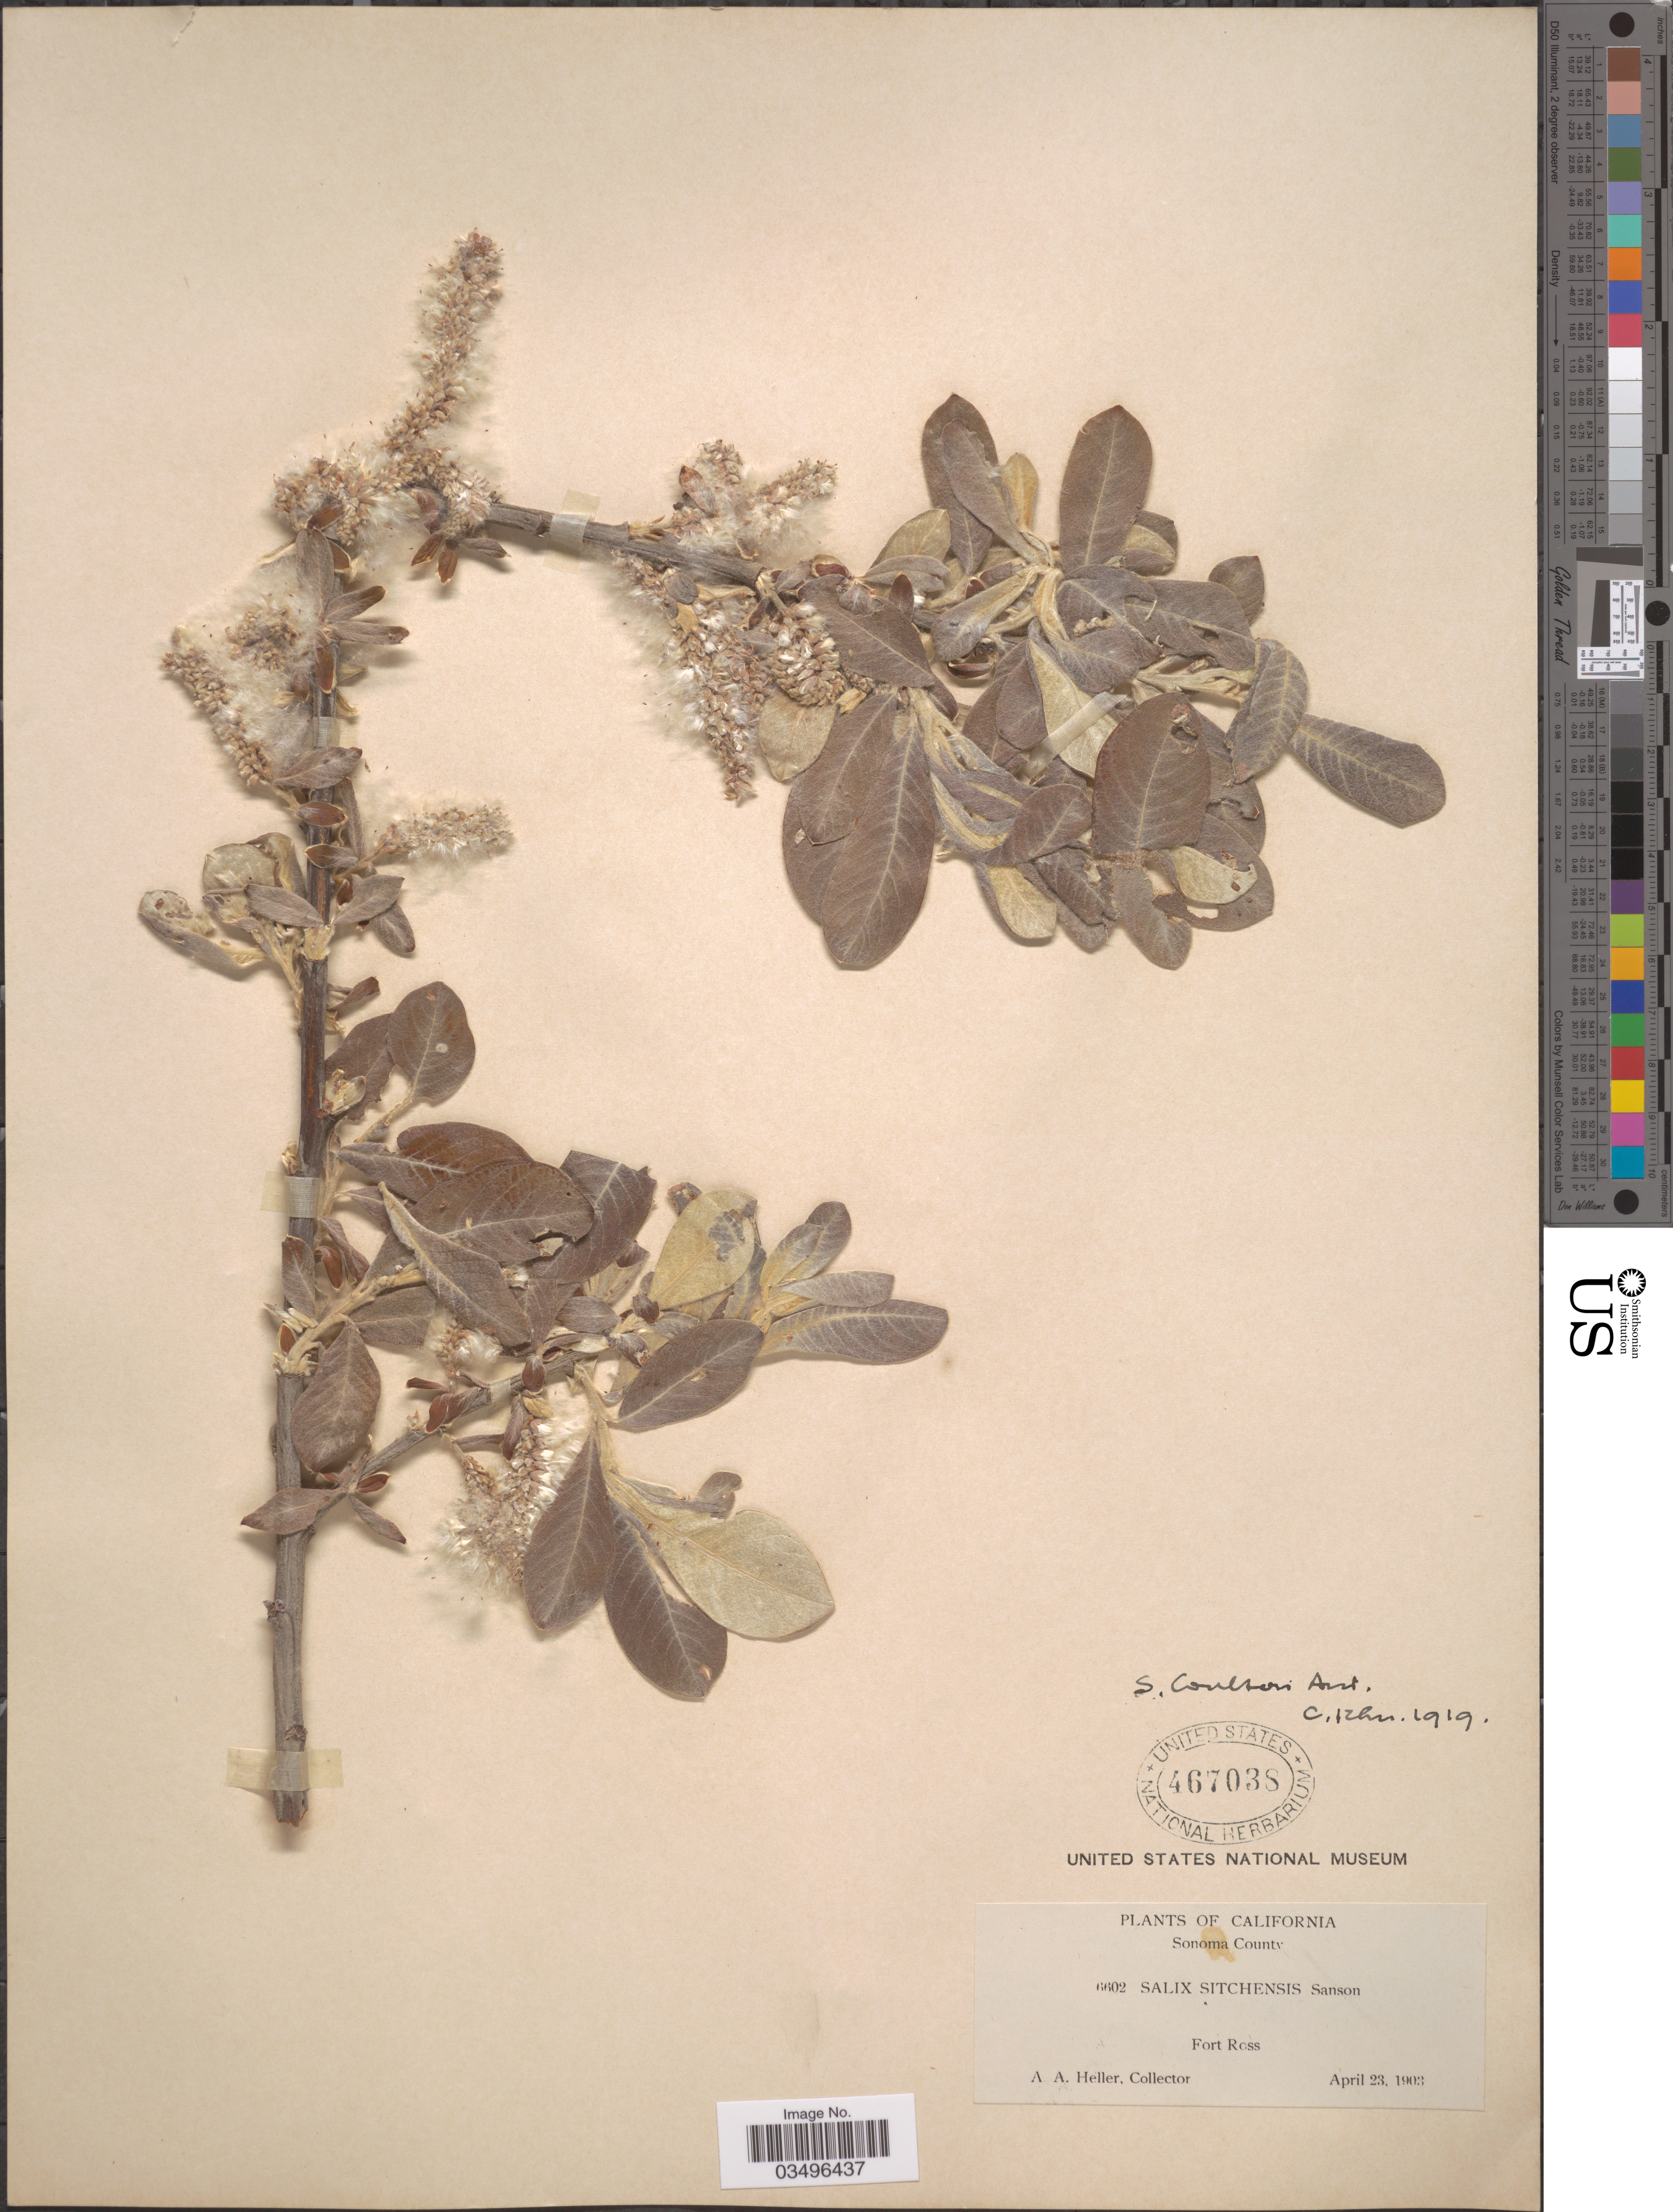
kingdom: Plantae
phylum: Tracheophyta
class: Magnoliopsida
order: Malpighiales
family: Salicaceae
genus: Salix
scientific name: Salix coulteri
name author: Andersson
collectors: A. A. Heller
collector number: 6602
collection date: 1903-04-23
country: United States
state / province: California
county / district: Sonoma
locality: Sonoma County. Fort Ross.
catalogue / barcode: US 467038